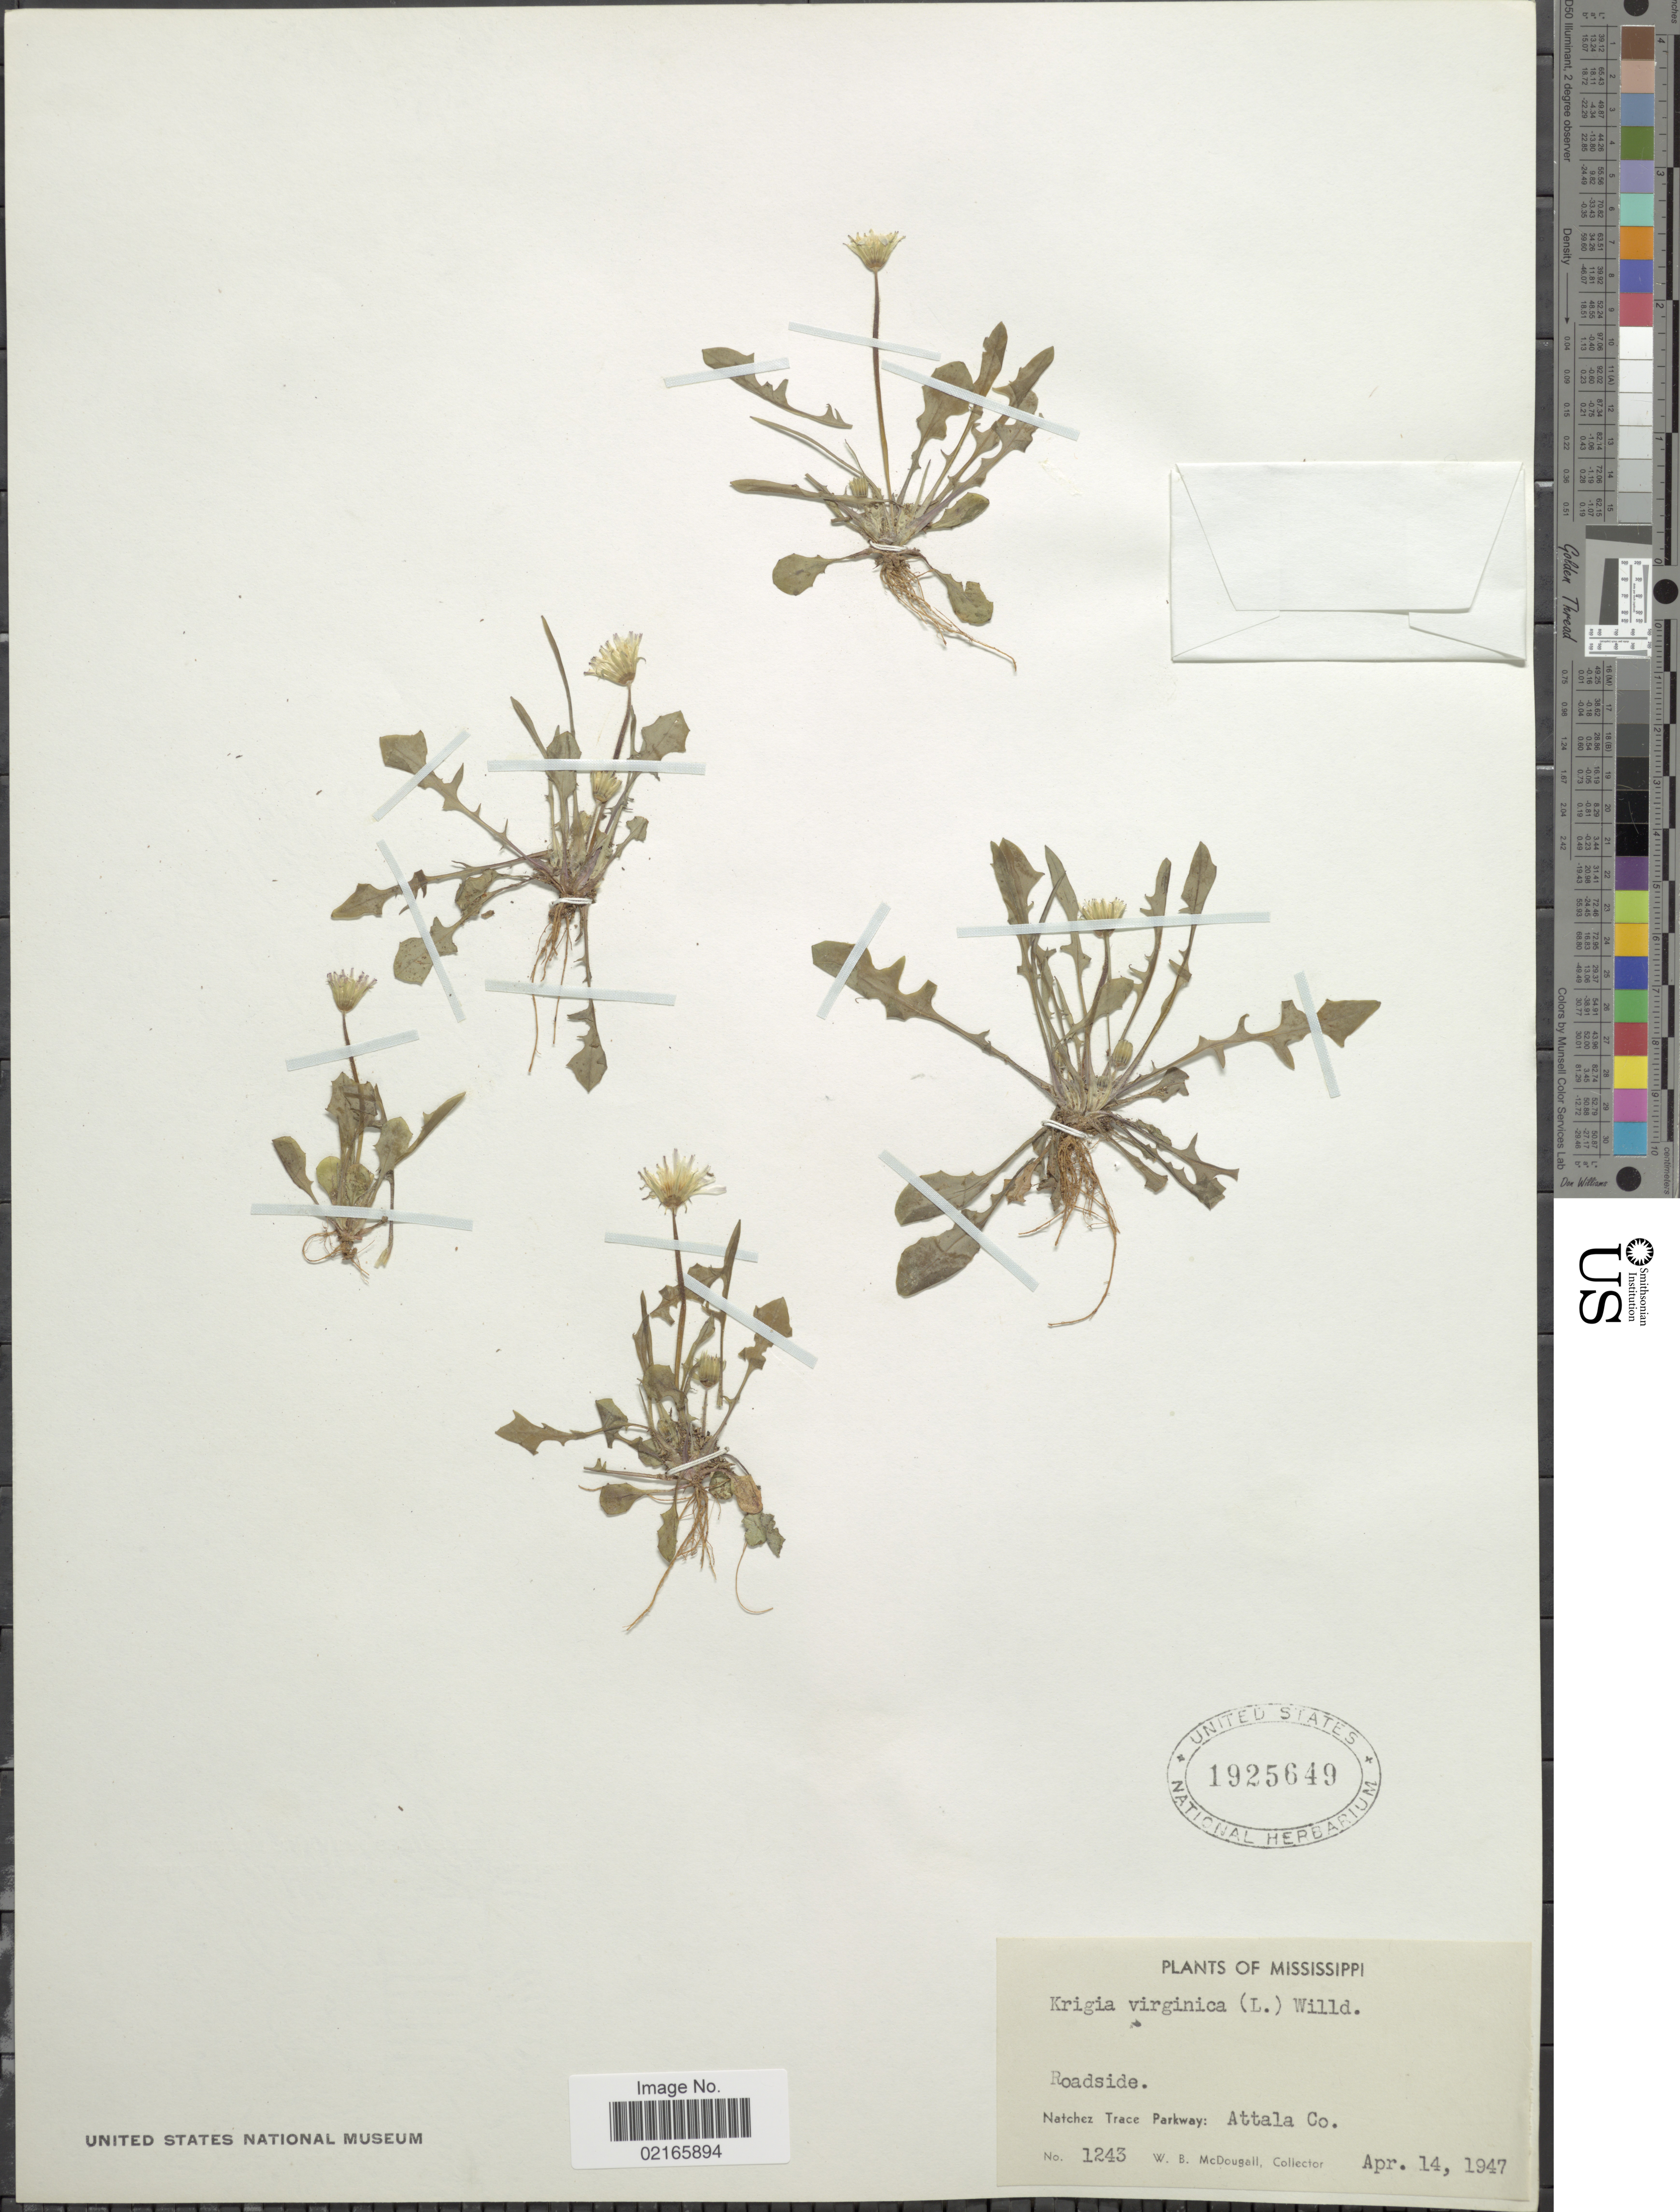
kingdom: Plantae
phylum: Tracheophyta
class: Magnoliopsida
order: Asterales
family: Asteraceae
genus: Krigia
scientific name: Krigia virginica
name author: (L.) Willd.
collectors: W. B. McDougall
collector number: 1243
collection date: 1947-04-14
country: United States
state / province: Mississippi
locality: Roadside, Natchez Trace Parkway: Attala Co.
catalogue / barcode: US 1925649